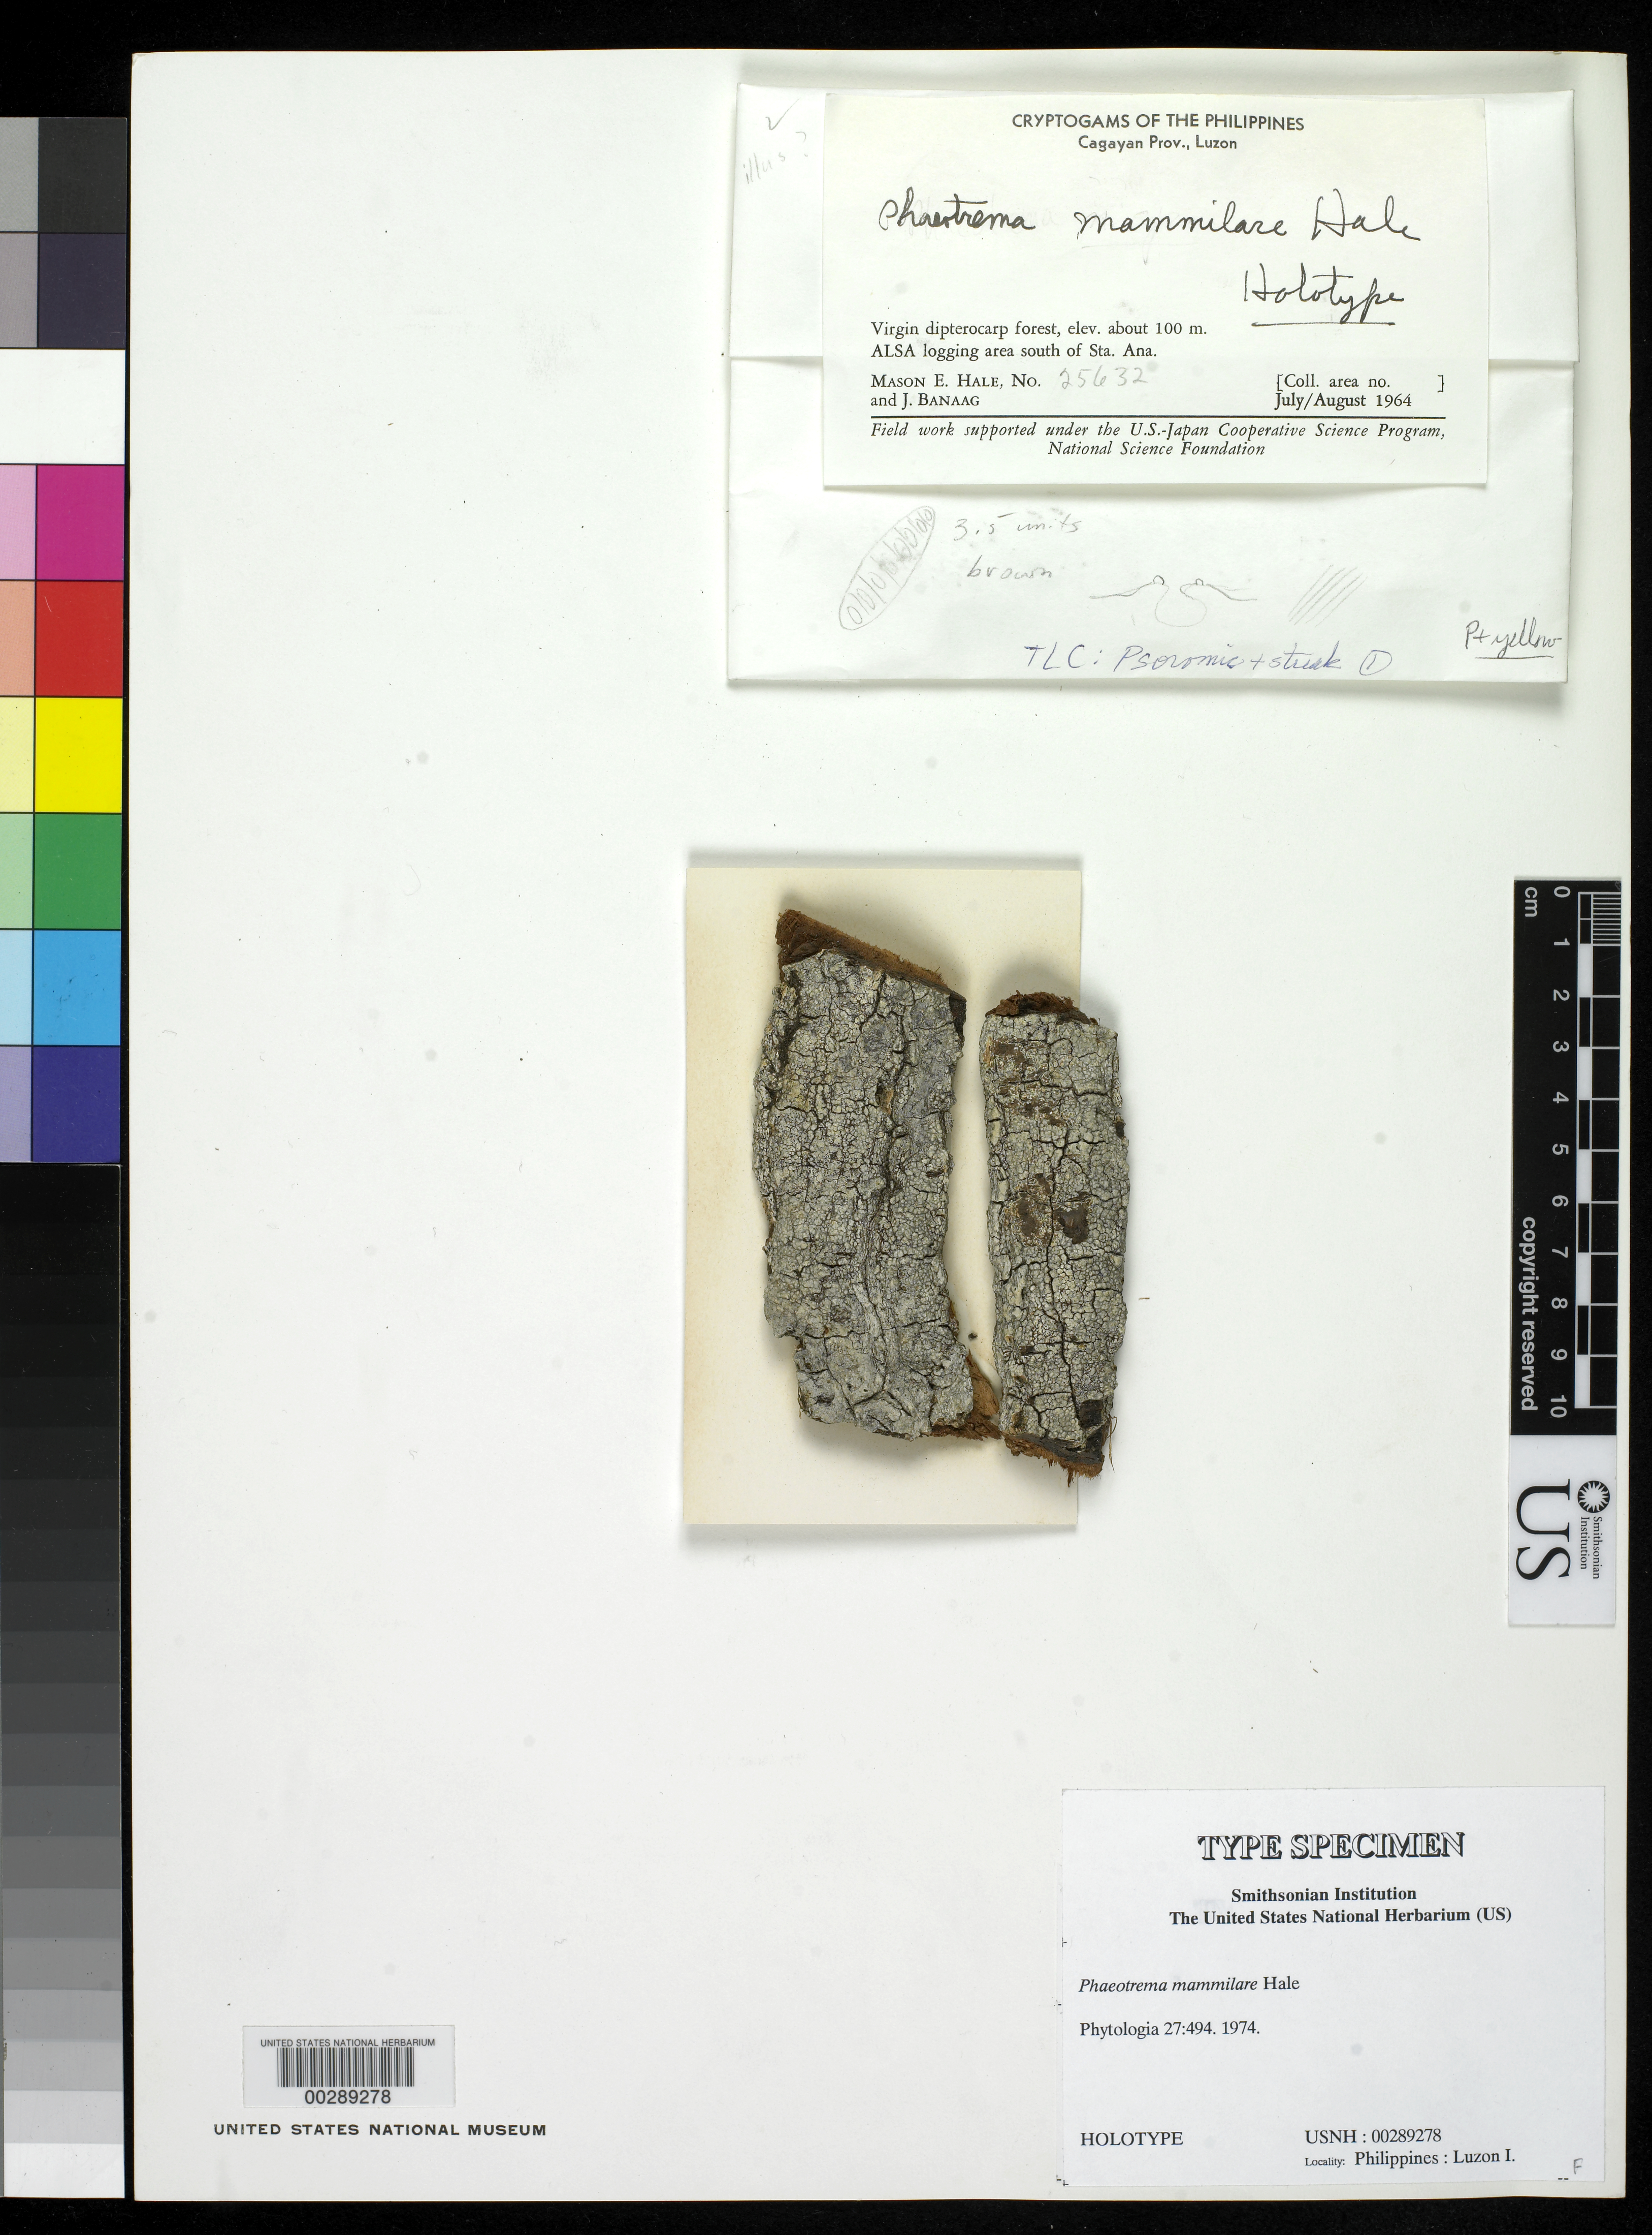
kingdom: Fungi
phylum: Ascomycota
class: Lecanoromycetes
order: Ostropales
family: Graphidaceae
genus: Phaeotrema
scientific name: Phaeotrema mammilare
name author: Hale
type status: Holotype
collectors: M. Hale & J. Banaag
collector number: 25632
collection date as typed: Aug 1964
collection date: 1964-08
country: Philippines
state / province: Cagayan Valley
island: Luzon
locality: Logging area S of Santa Ana. Cagayan.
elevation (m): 100